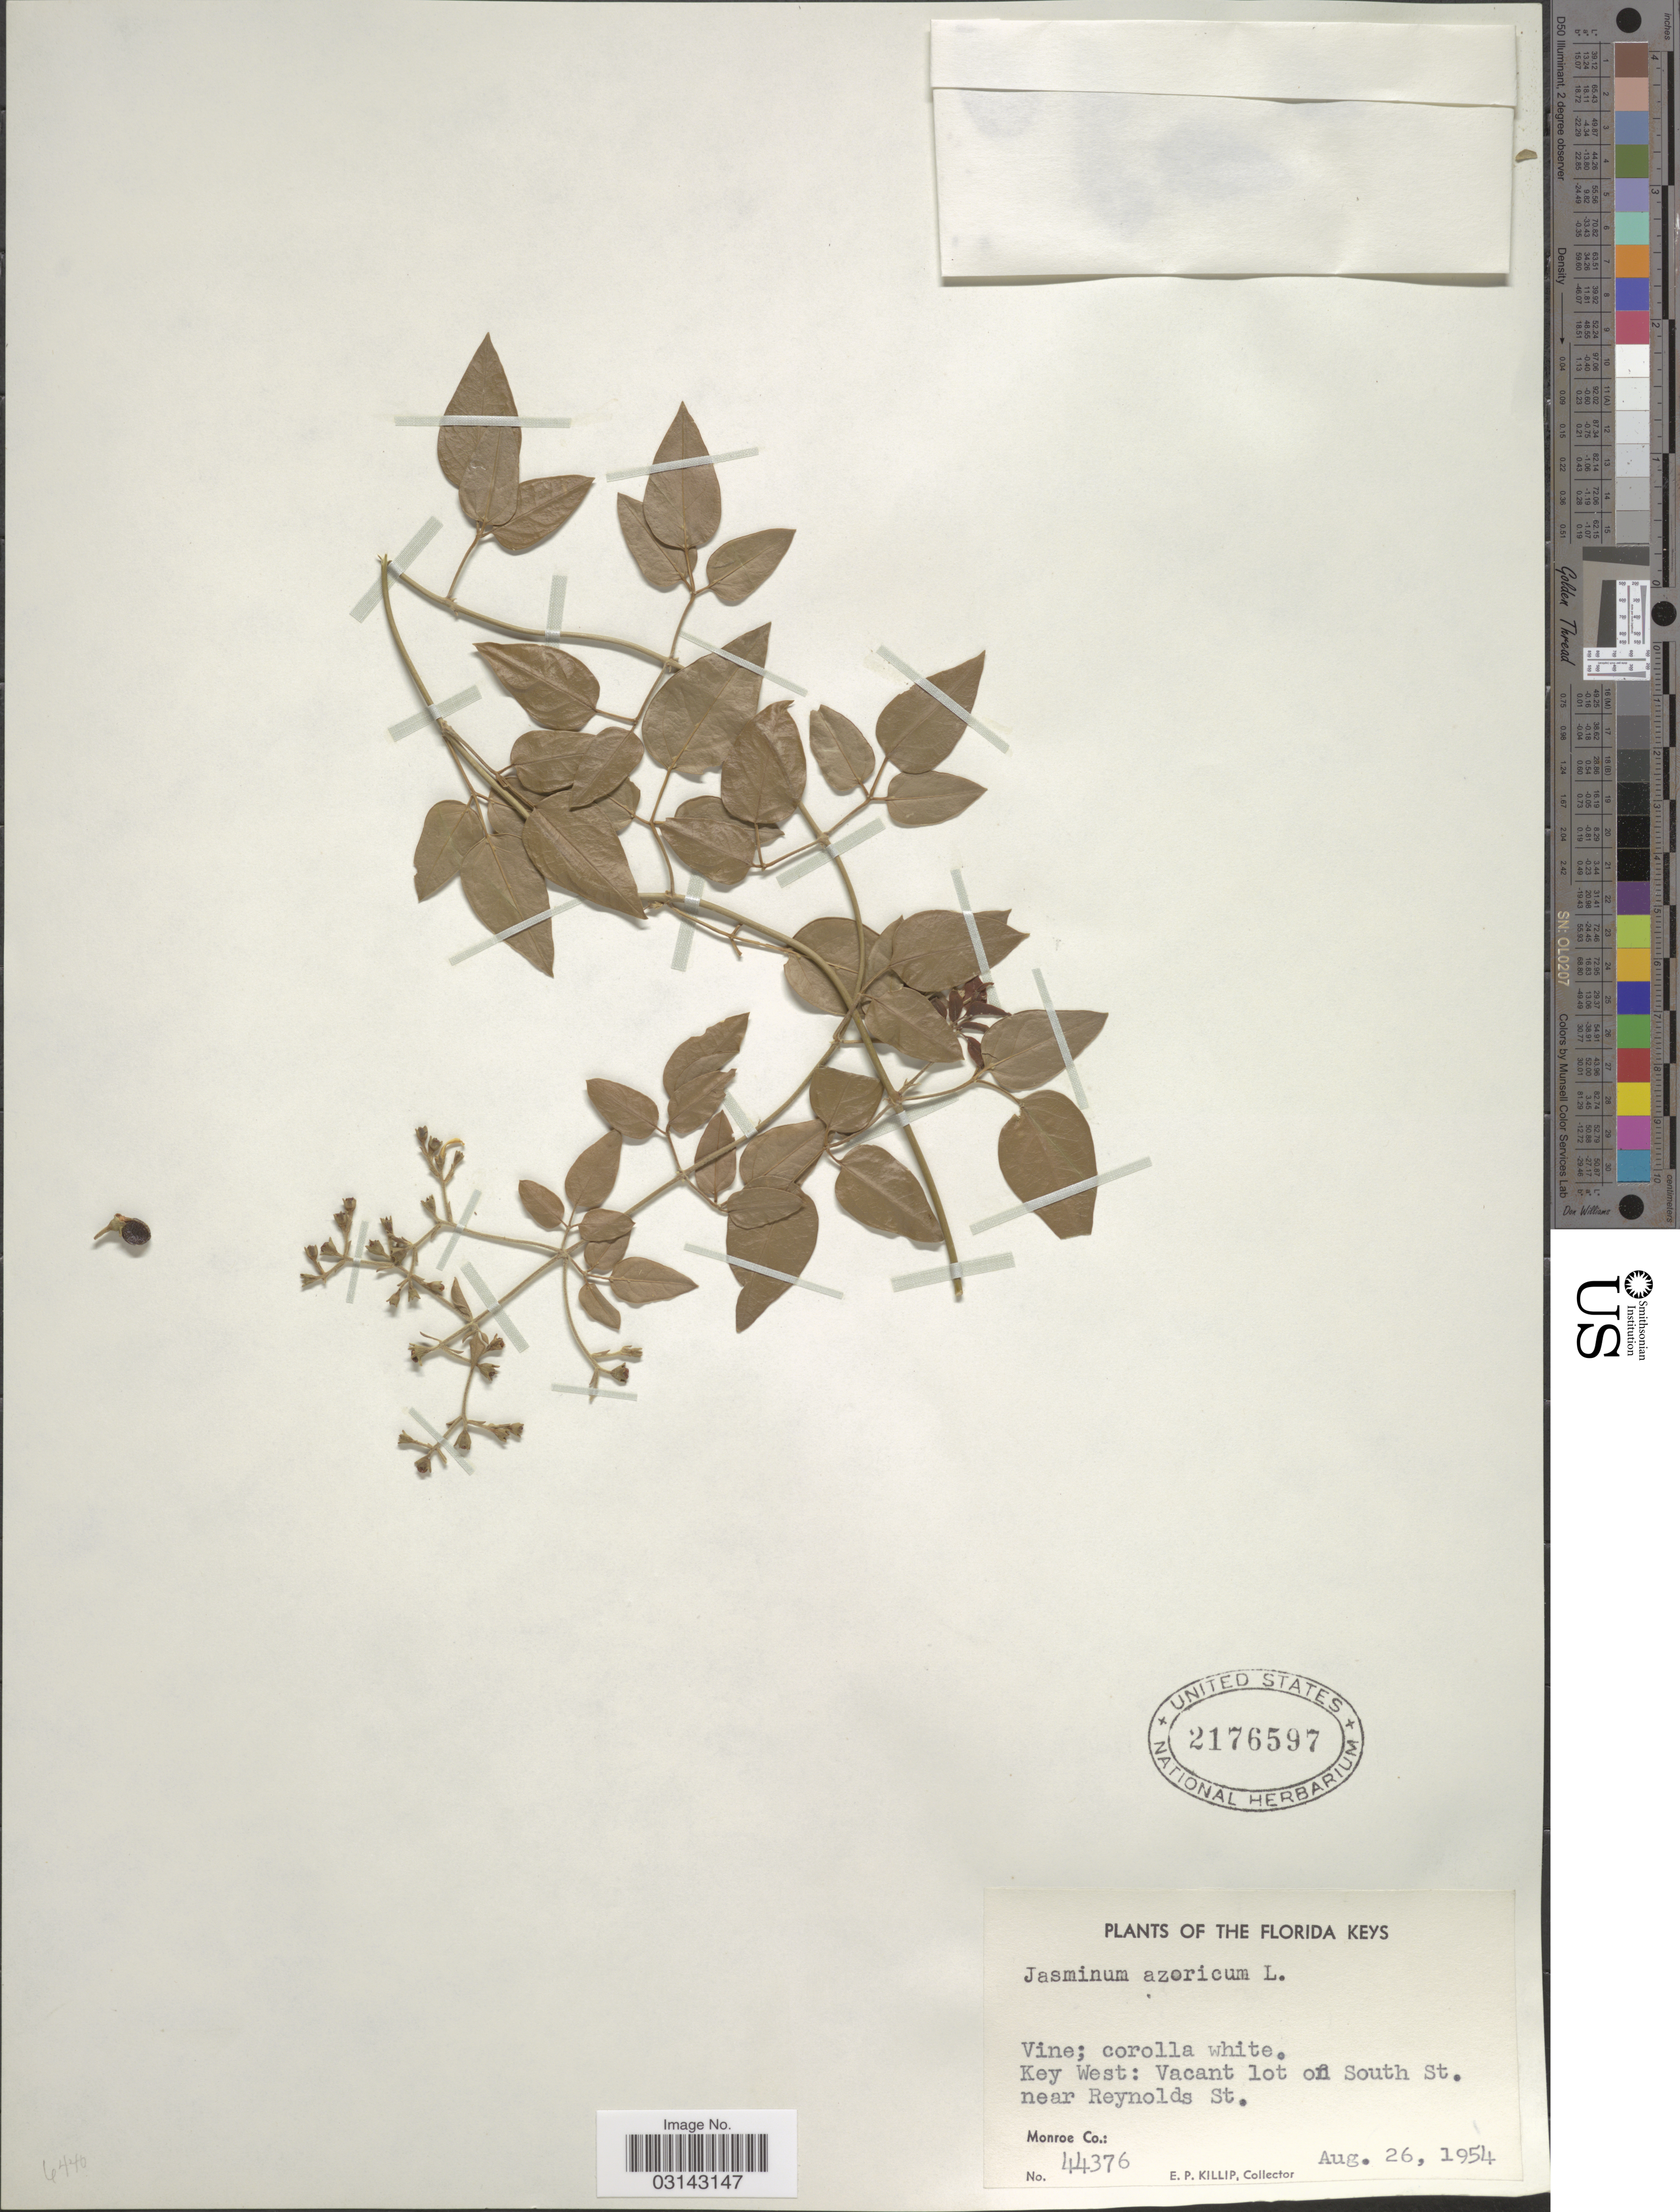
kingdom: Plantae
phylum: Tracheophyta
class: Magnoliopsida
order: Lamiales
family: Oleaceae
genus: Jasminum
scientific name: Jasminum floridum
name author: Bunge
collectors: E. P. Killip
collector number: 44376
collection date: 1954-08-26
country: United States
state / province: Florida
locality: The Florida Keys. Key West: Vacant lot on South St. near Reynolds St. Monroe Co.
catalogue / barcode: US 2176597